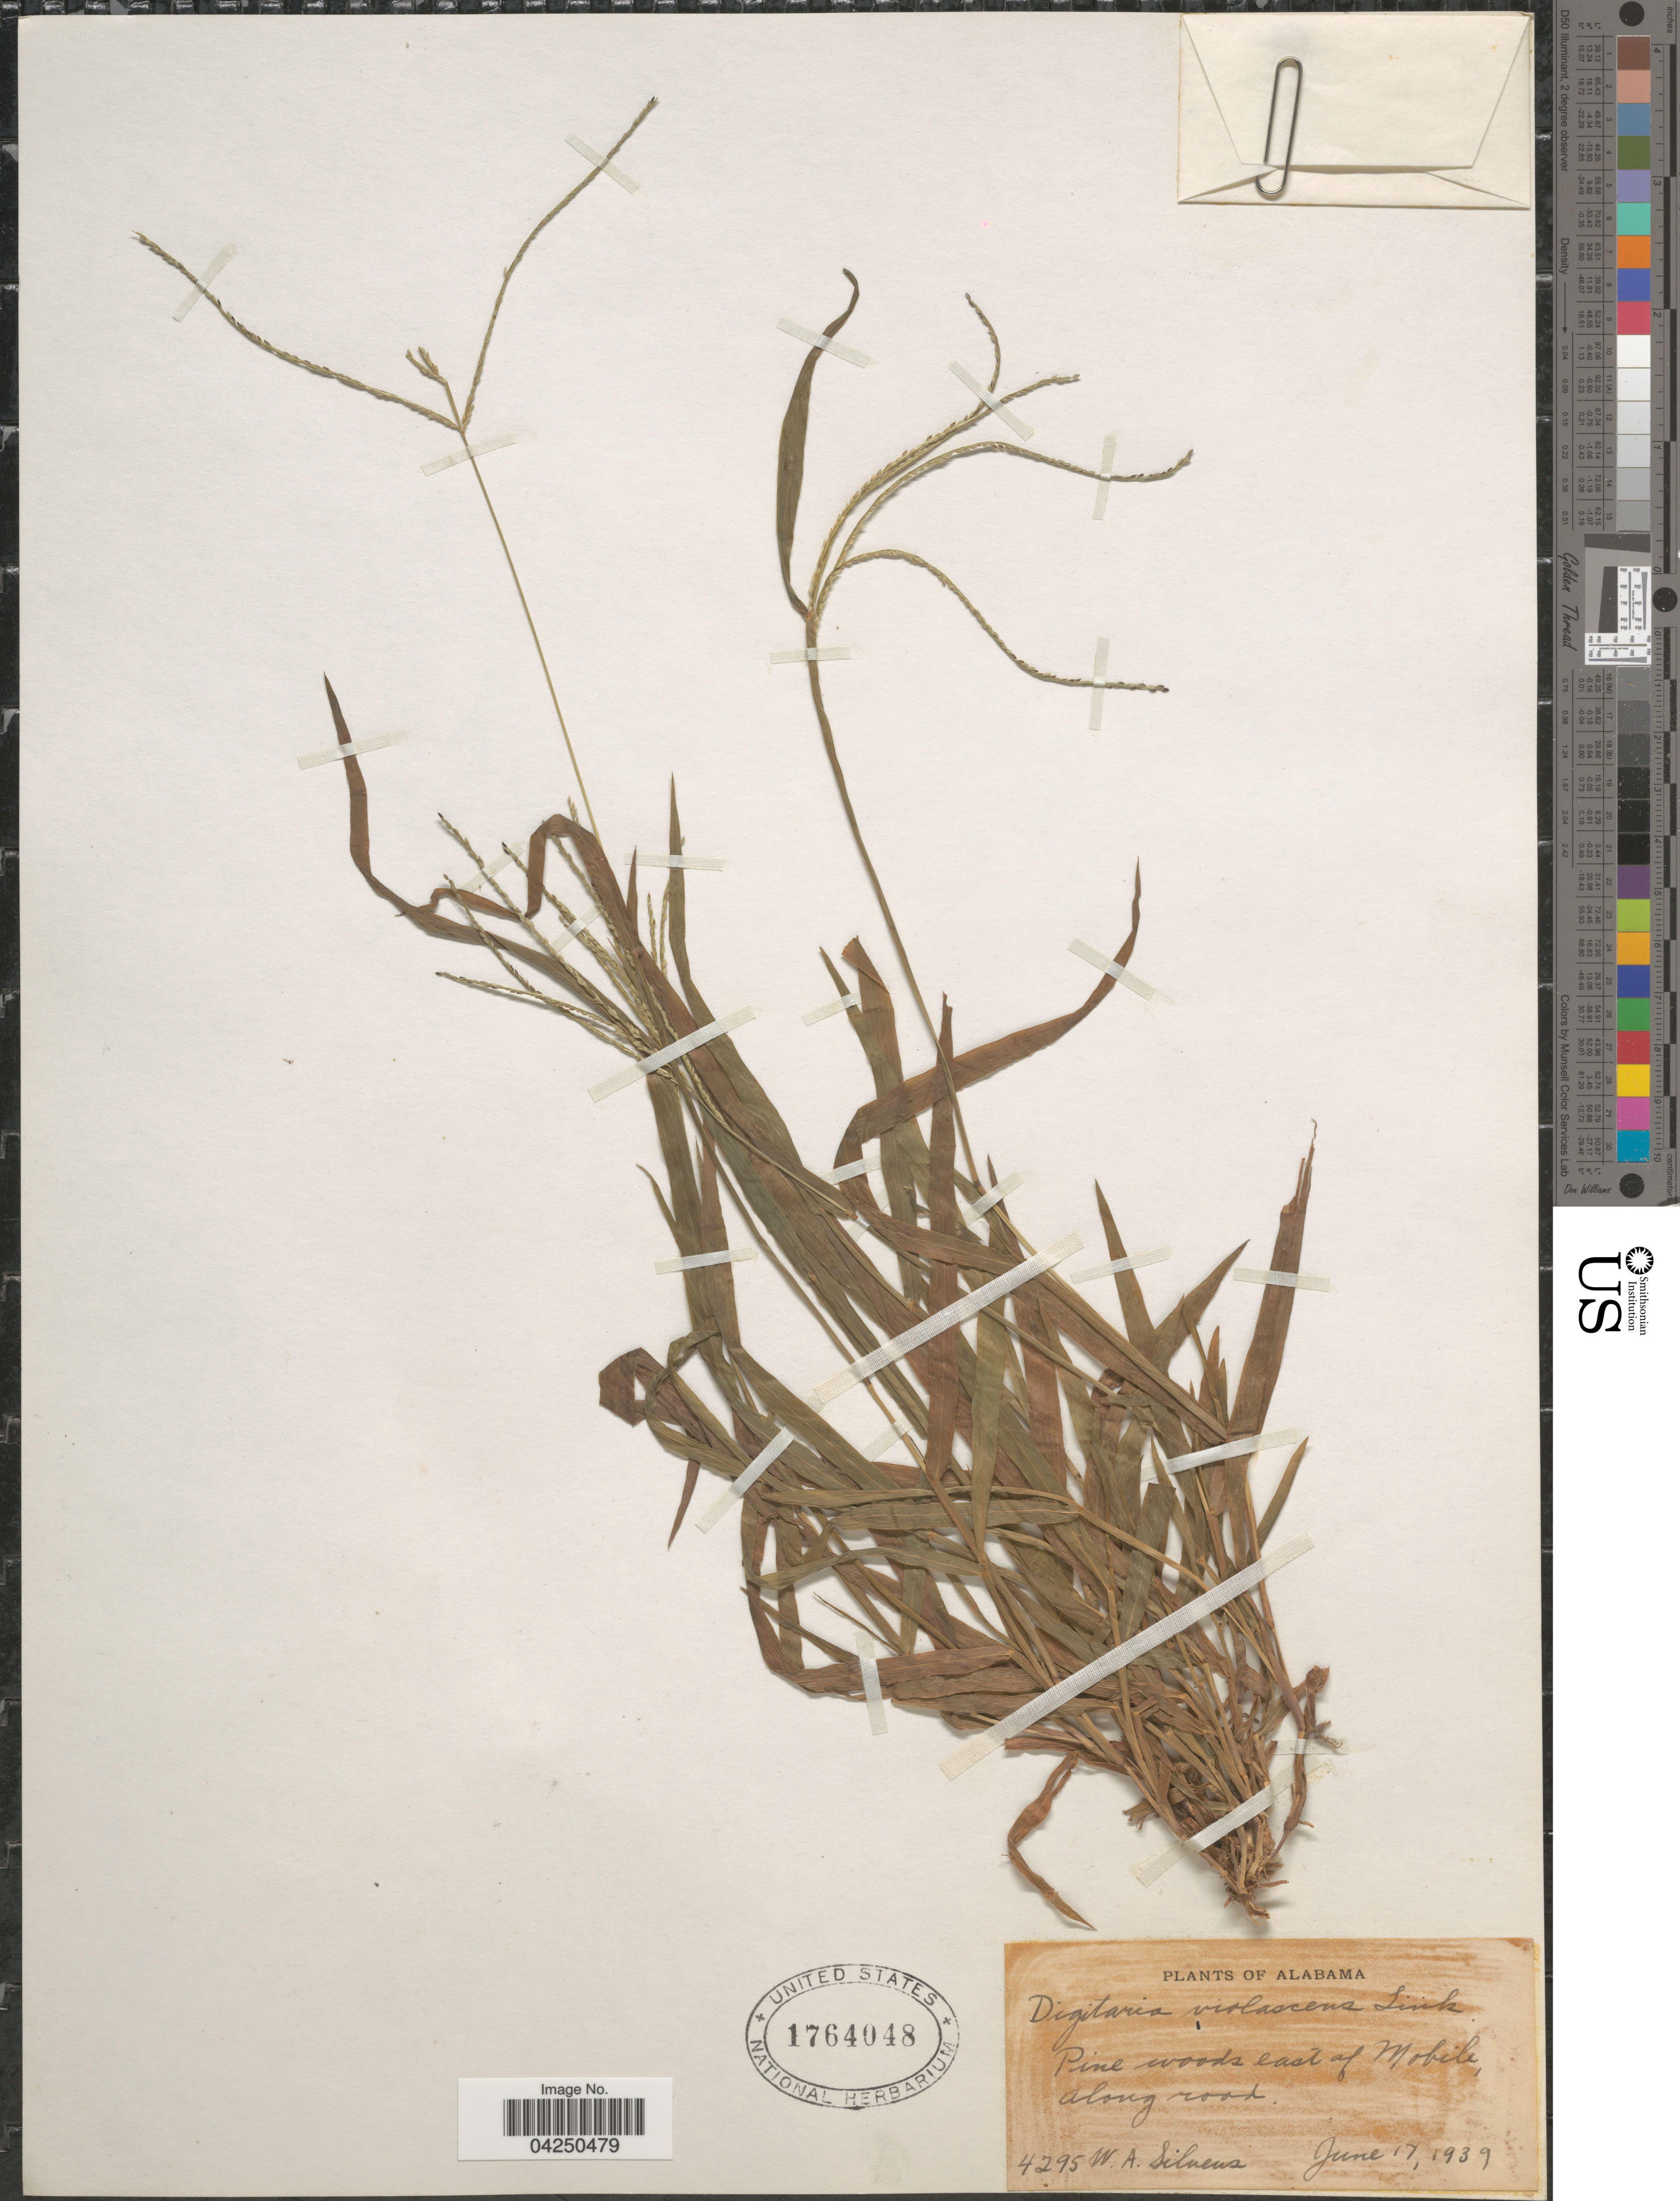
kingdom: Plantae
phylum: Tracheophyta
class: Liliopsida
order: Poales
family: Poaceae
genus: Digitaria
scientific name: Digitaria violascens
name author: Link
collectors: W. Silveus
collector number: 4295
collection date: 1939-06-17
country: United States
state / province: Alabama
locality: Pine woods east of Mobile, along road.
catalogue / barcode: US 1764048